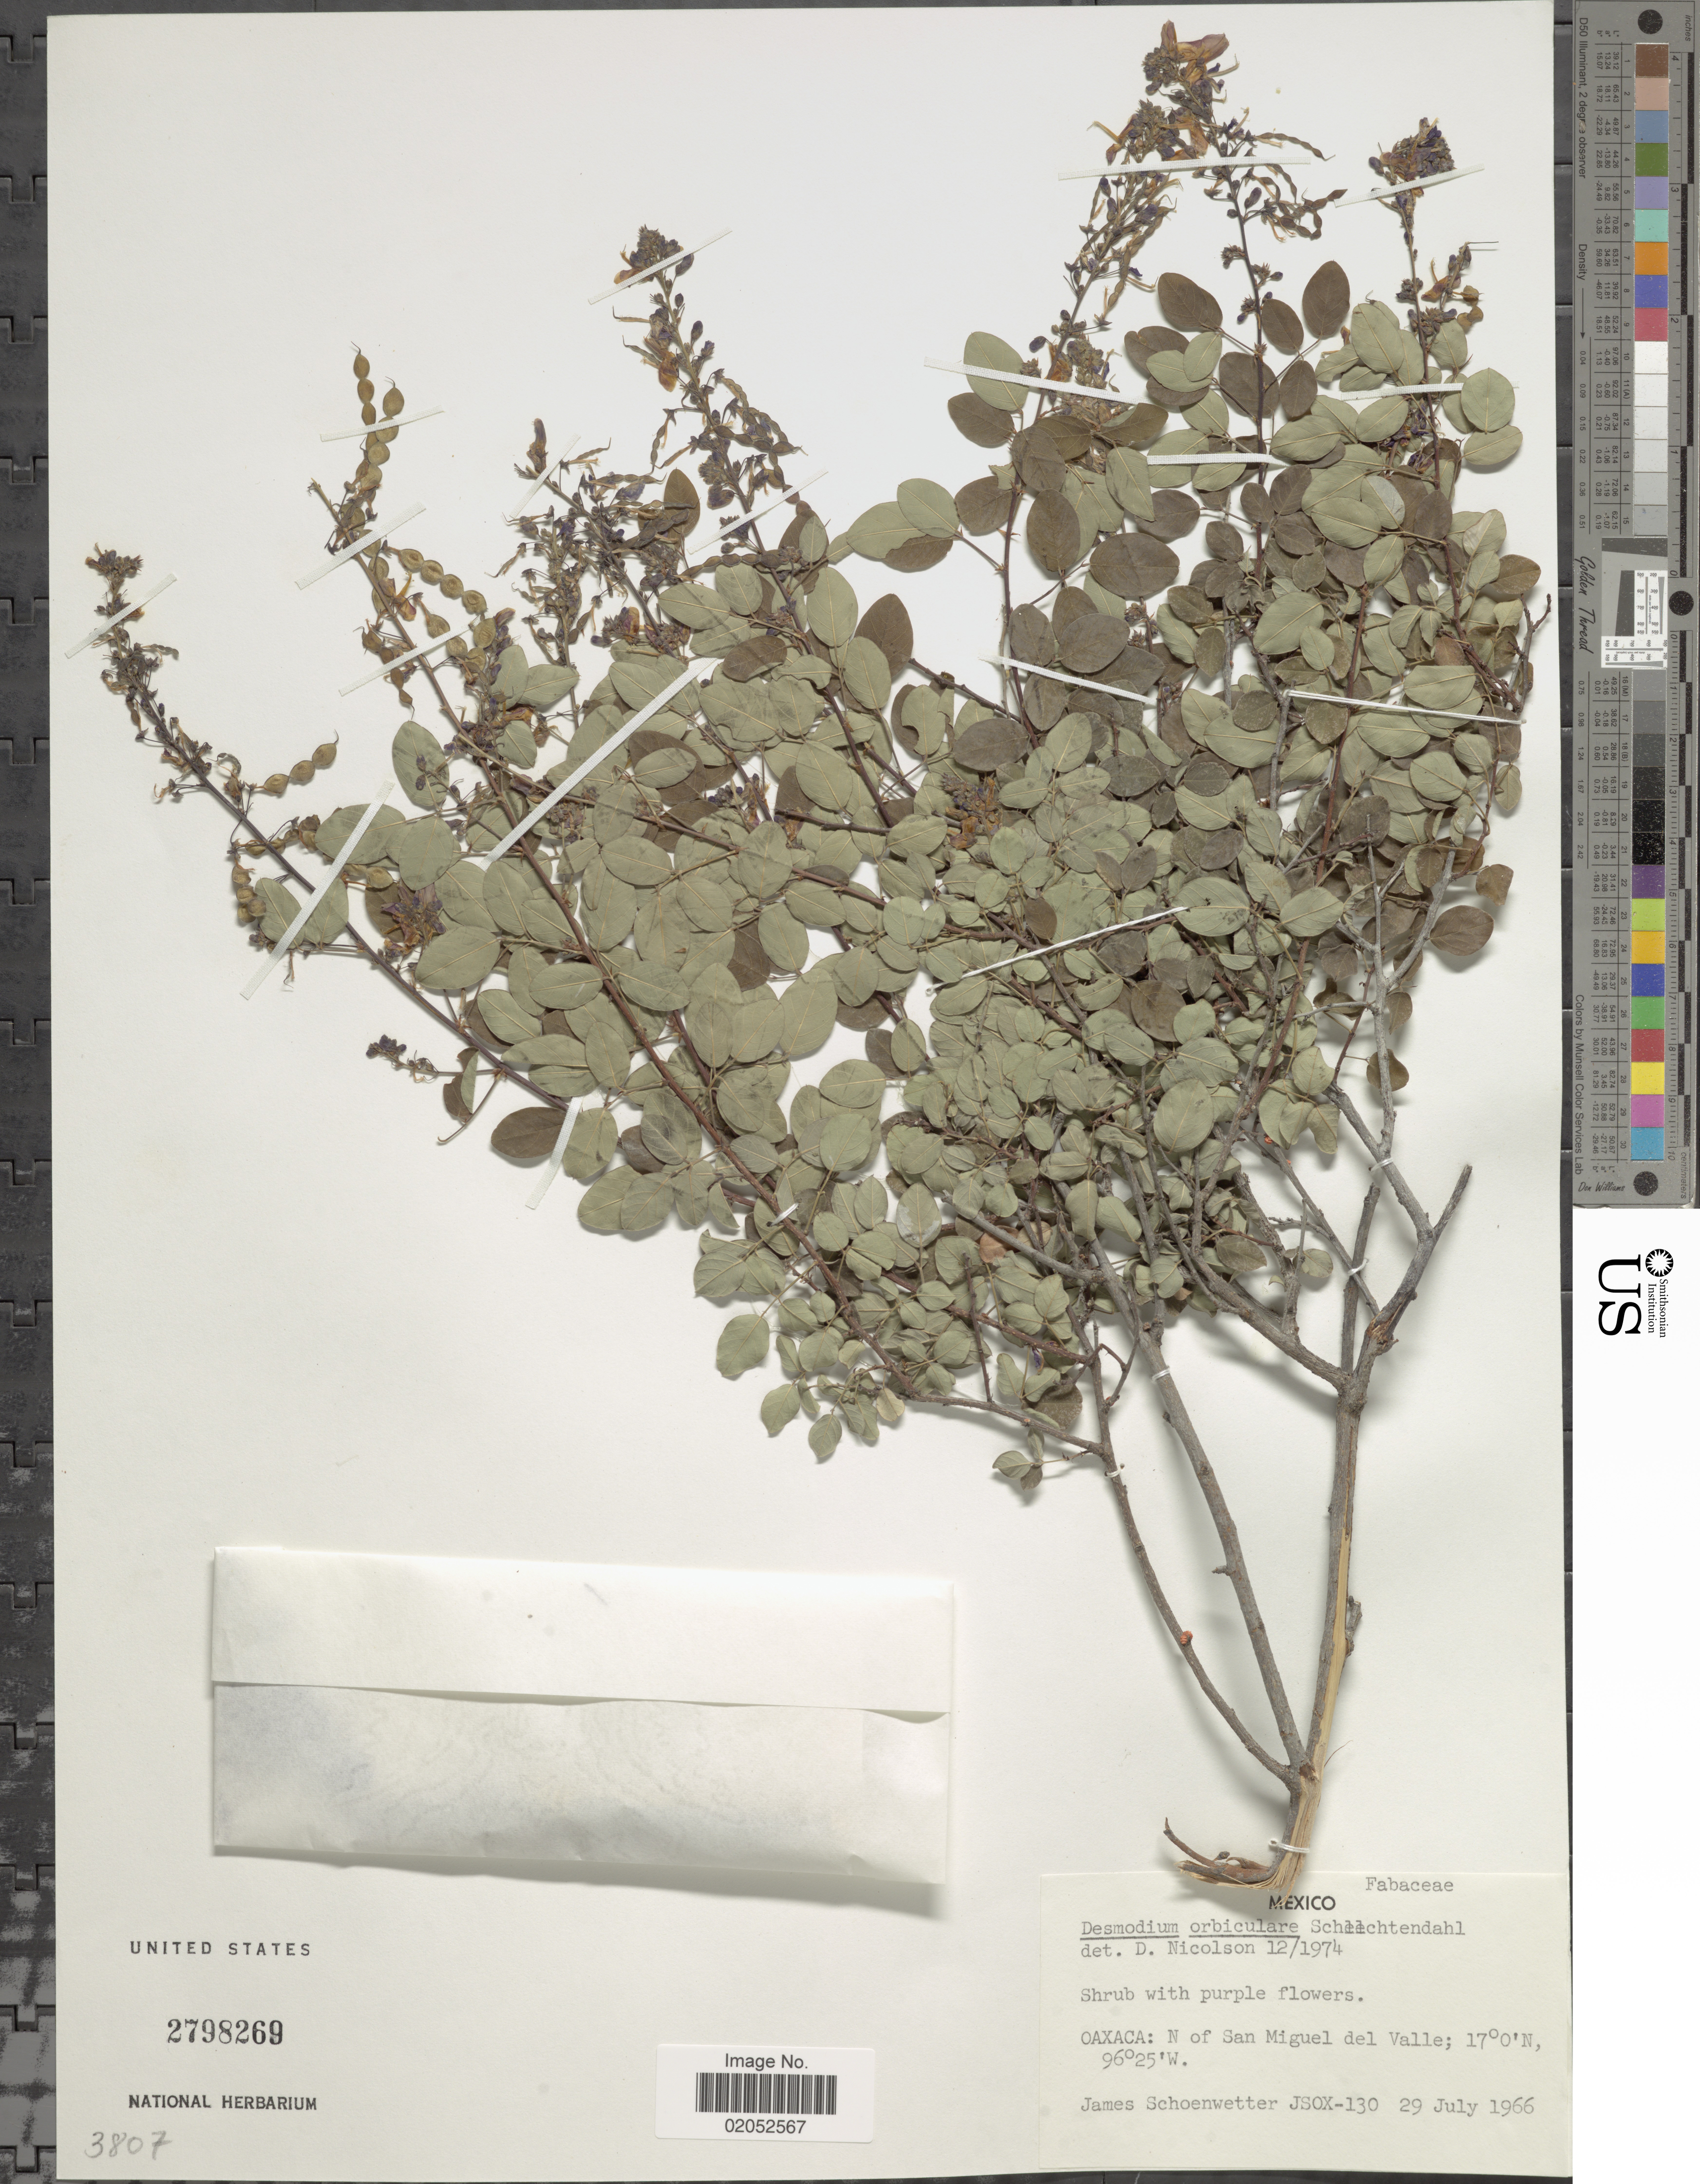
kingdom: Plantae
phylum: Tracheophyta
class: Magnoliopsida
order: Fabales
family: Fabaceae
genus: Desmodium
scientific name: Desmodium orbiculare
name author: Schltdl.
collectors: J. Schoenwetter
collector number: JSOX-130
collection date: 1966-07-29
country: Mexico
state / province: Oaxaca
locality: Oaxaca N of San Miguel del Valle.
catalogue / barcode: US 2798269